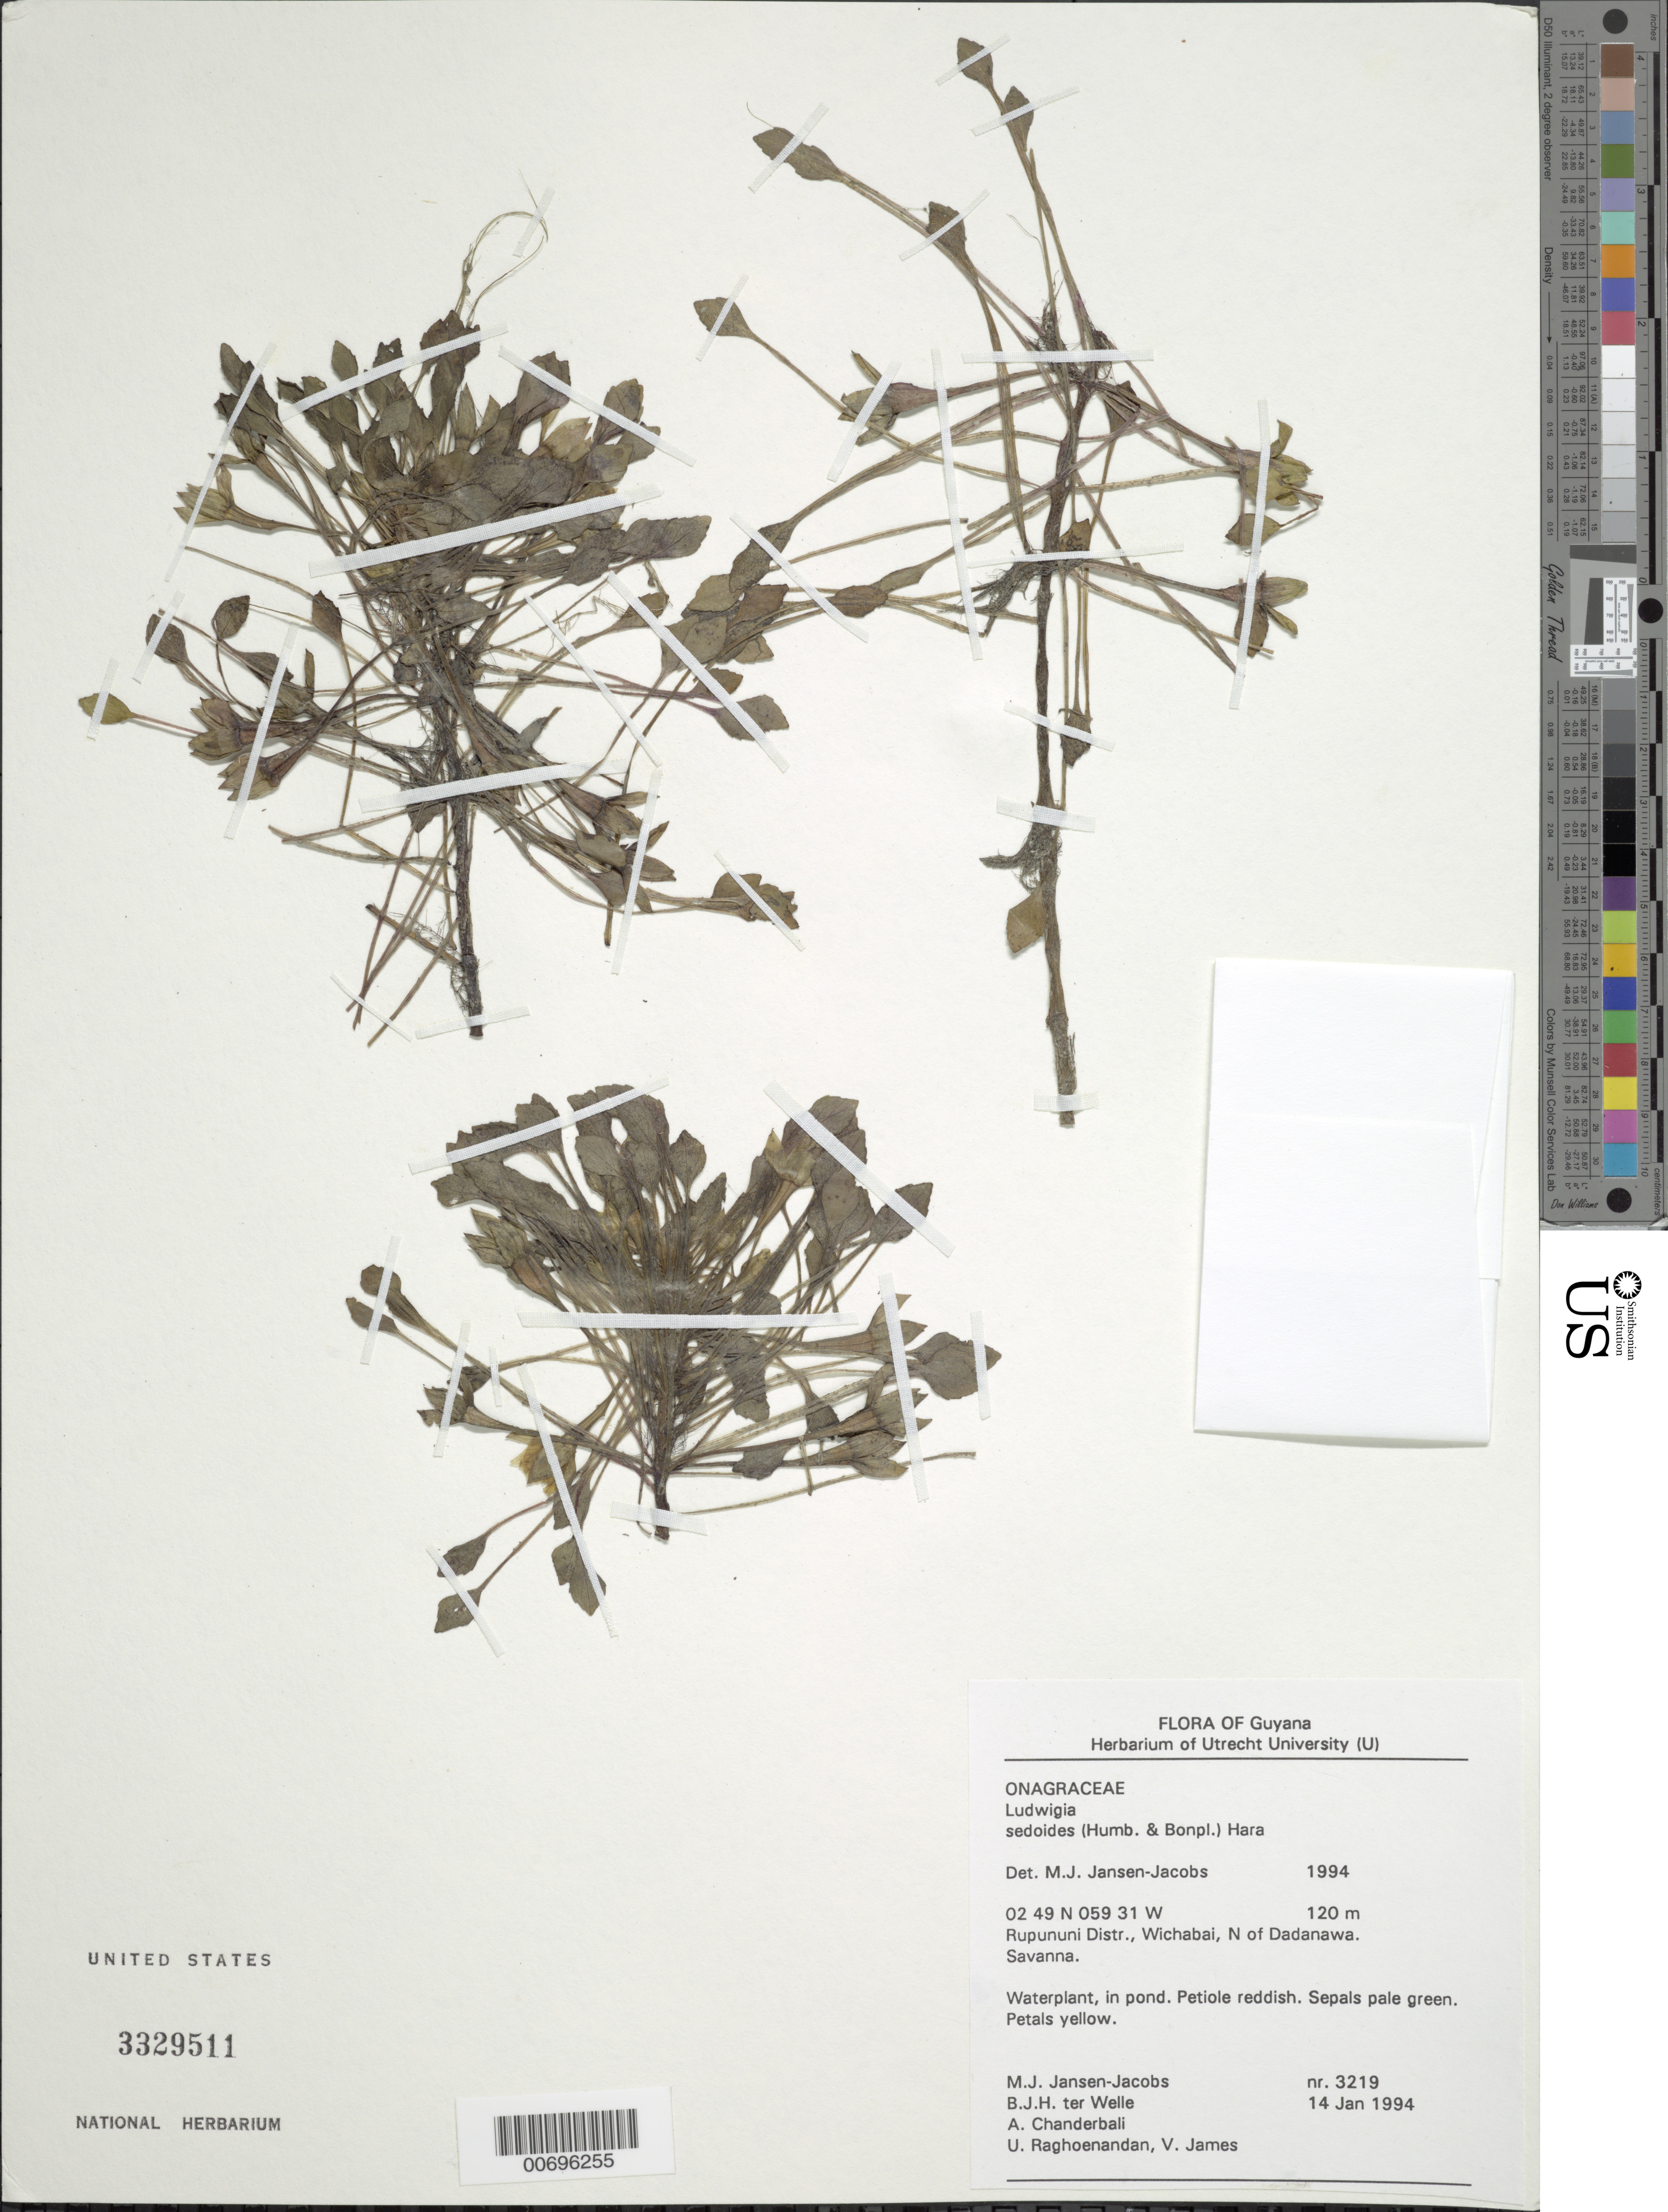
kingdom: Plantae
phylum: Tracheophyta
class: Magnoliopsida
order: Myrtales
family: Onagraceae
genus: Ludwigia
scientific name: Ludwigia sedoides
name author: (Humb. & Bonpl.) H. Hara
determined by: Jansen-Jacobs, M. J., (U), Nationaal Herbarium Nederland, Utrecht University branch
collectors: M. J. Jansen-Jacobs, B. Welle, A. S. Chanderbali, U. Raghoenandan & V. James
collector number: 3219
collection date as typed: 14-Jan-94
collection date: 1994-01-14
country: Guyana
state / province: U. Takutu-U. Essequibo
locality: Wichabai, Rupununi River basin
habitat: Savanna in pond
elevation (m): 120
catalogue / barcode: US 3329511